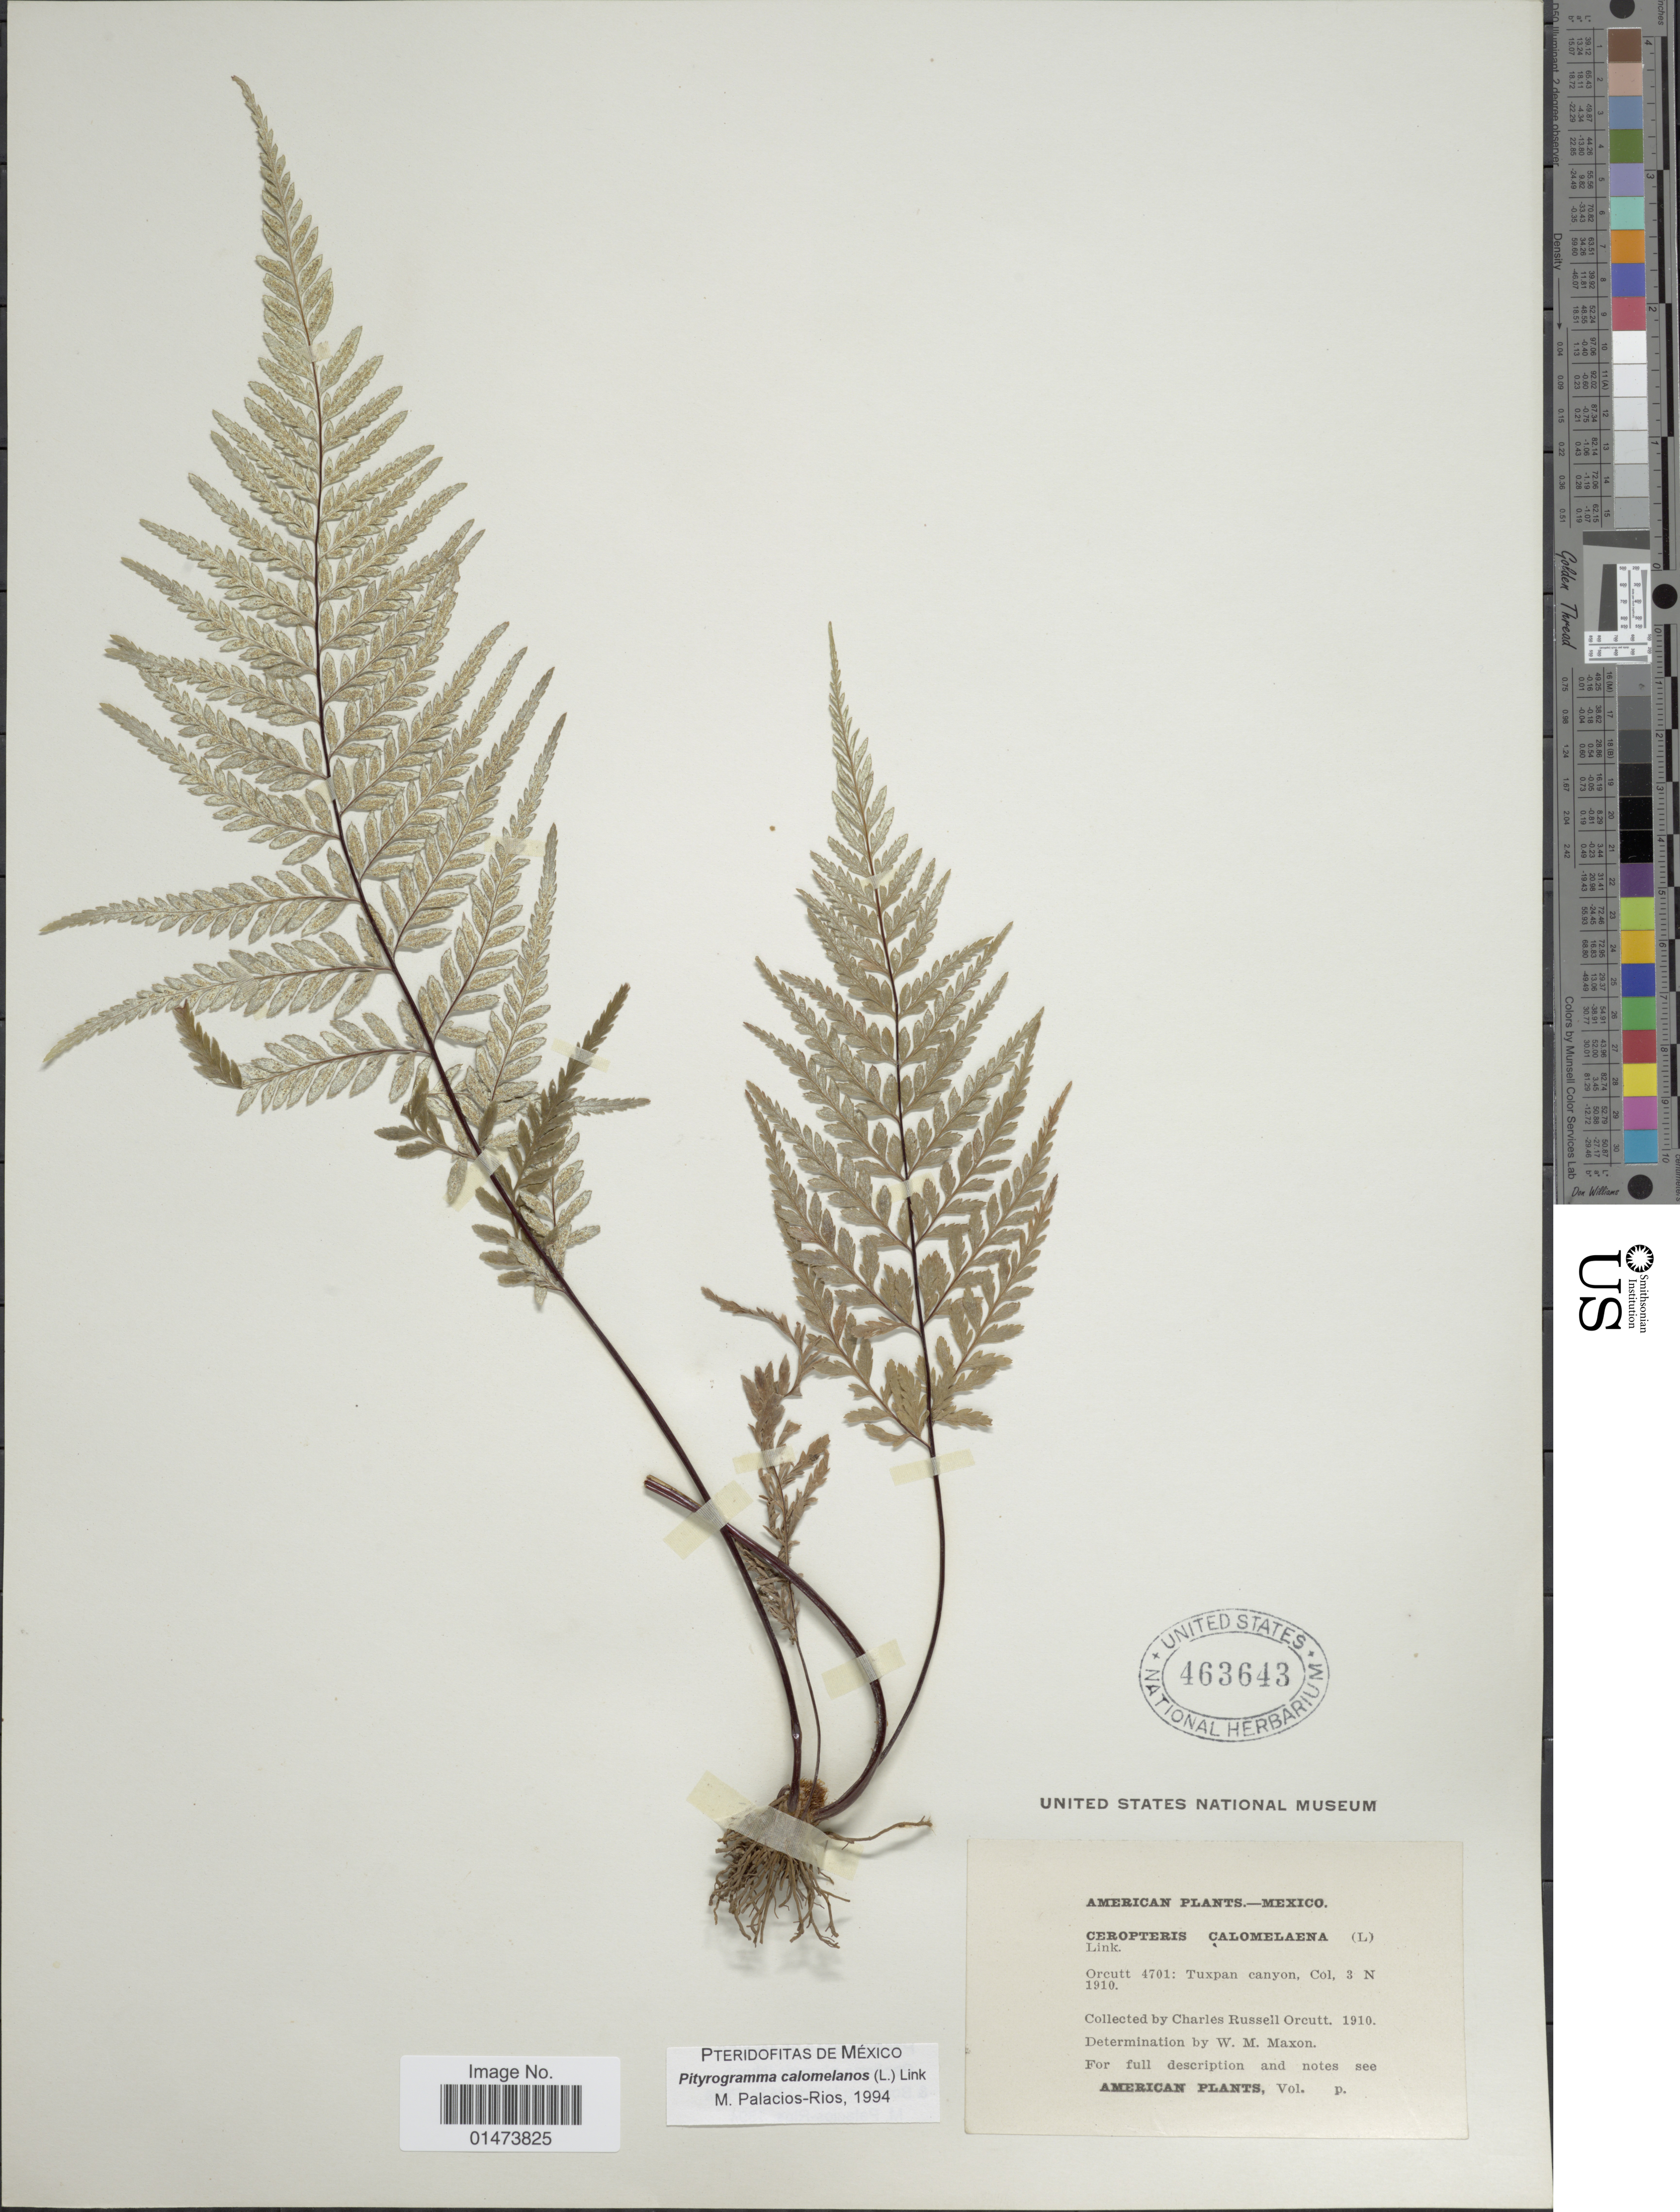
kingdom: Plantae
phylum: Tracheophyta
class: Polypodiopsida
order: Polypodiales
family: Pteridaceae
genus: Pityrogramma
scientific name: Pityrogramma calomelanos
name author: (L.) Link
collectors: C. R. Orcutt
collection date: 1910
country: Mexico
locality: Tuxpan canyon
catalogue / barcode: US 463643